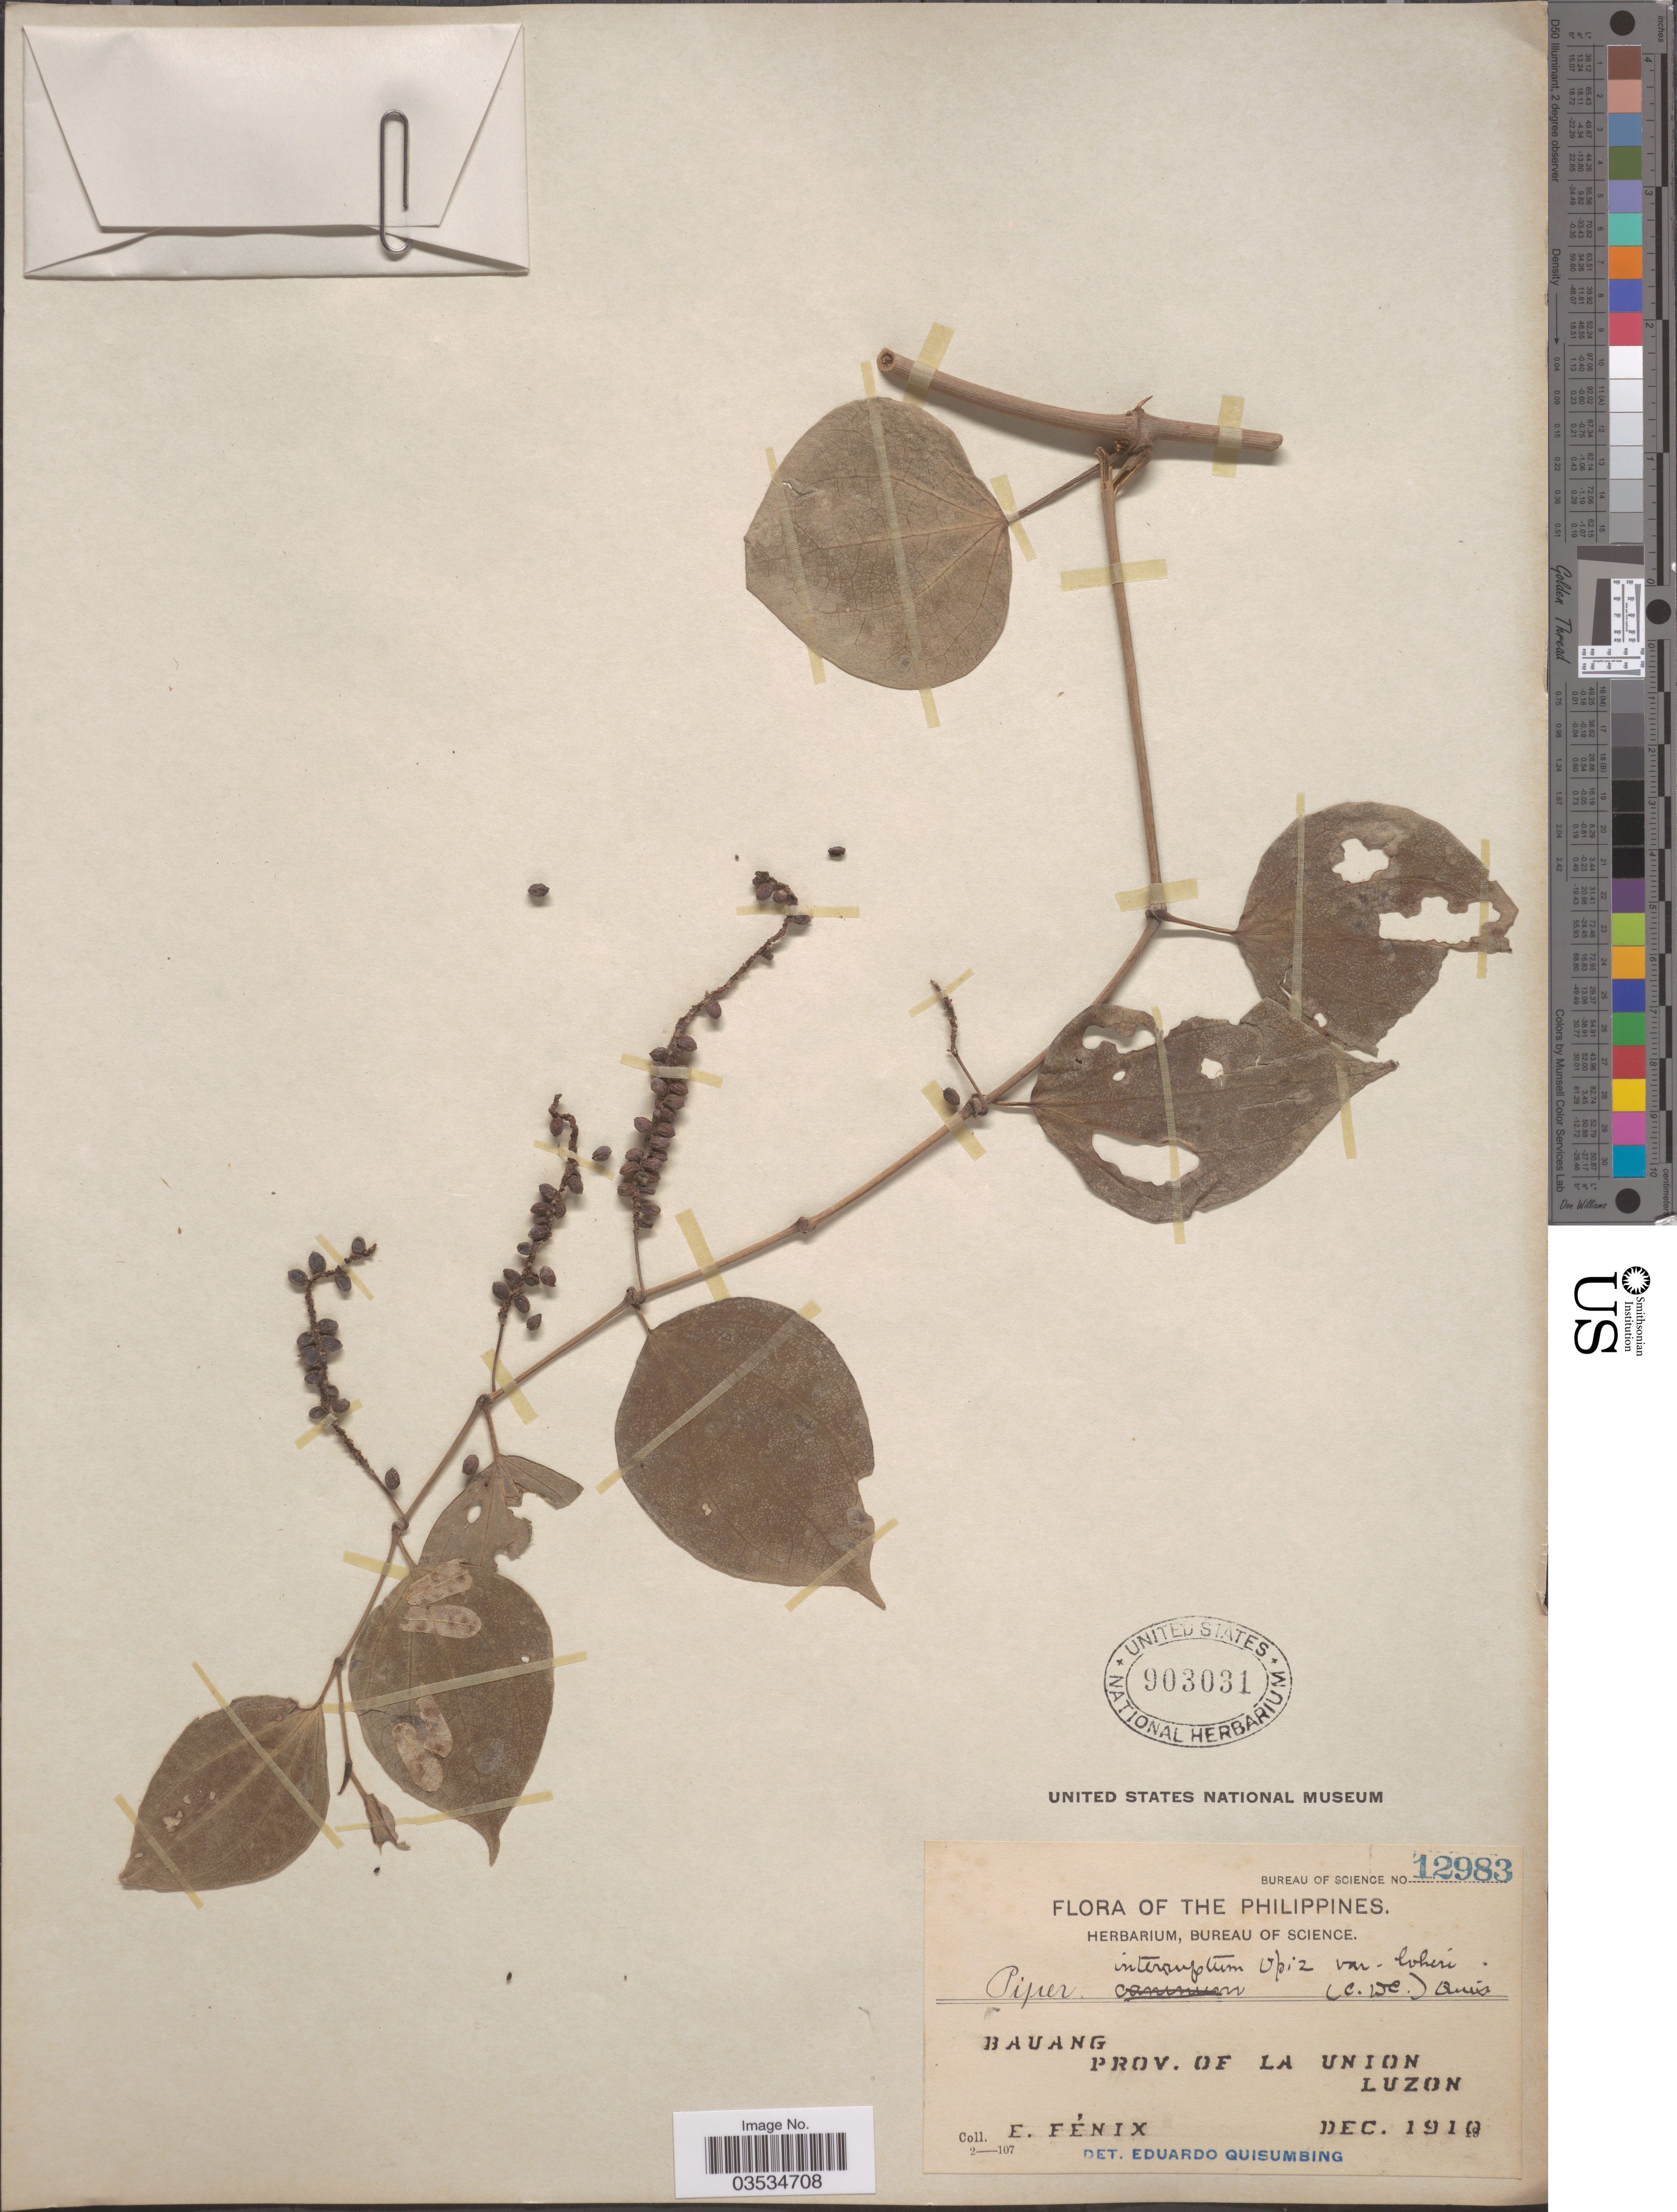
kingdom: Plantae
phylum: Tracheophyta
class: Magnoliopsida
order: Piperales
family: Piperaceae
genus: Piper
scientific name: Piper interruptum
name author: Opiz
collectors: E. Fénix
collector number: Bureau of Science 12983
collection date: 1910-12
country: Philippines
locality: Bauang. Prov. of La Union. Luzon.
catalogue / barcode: US 903031